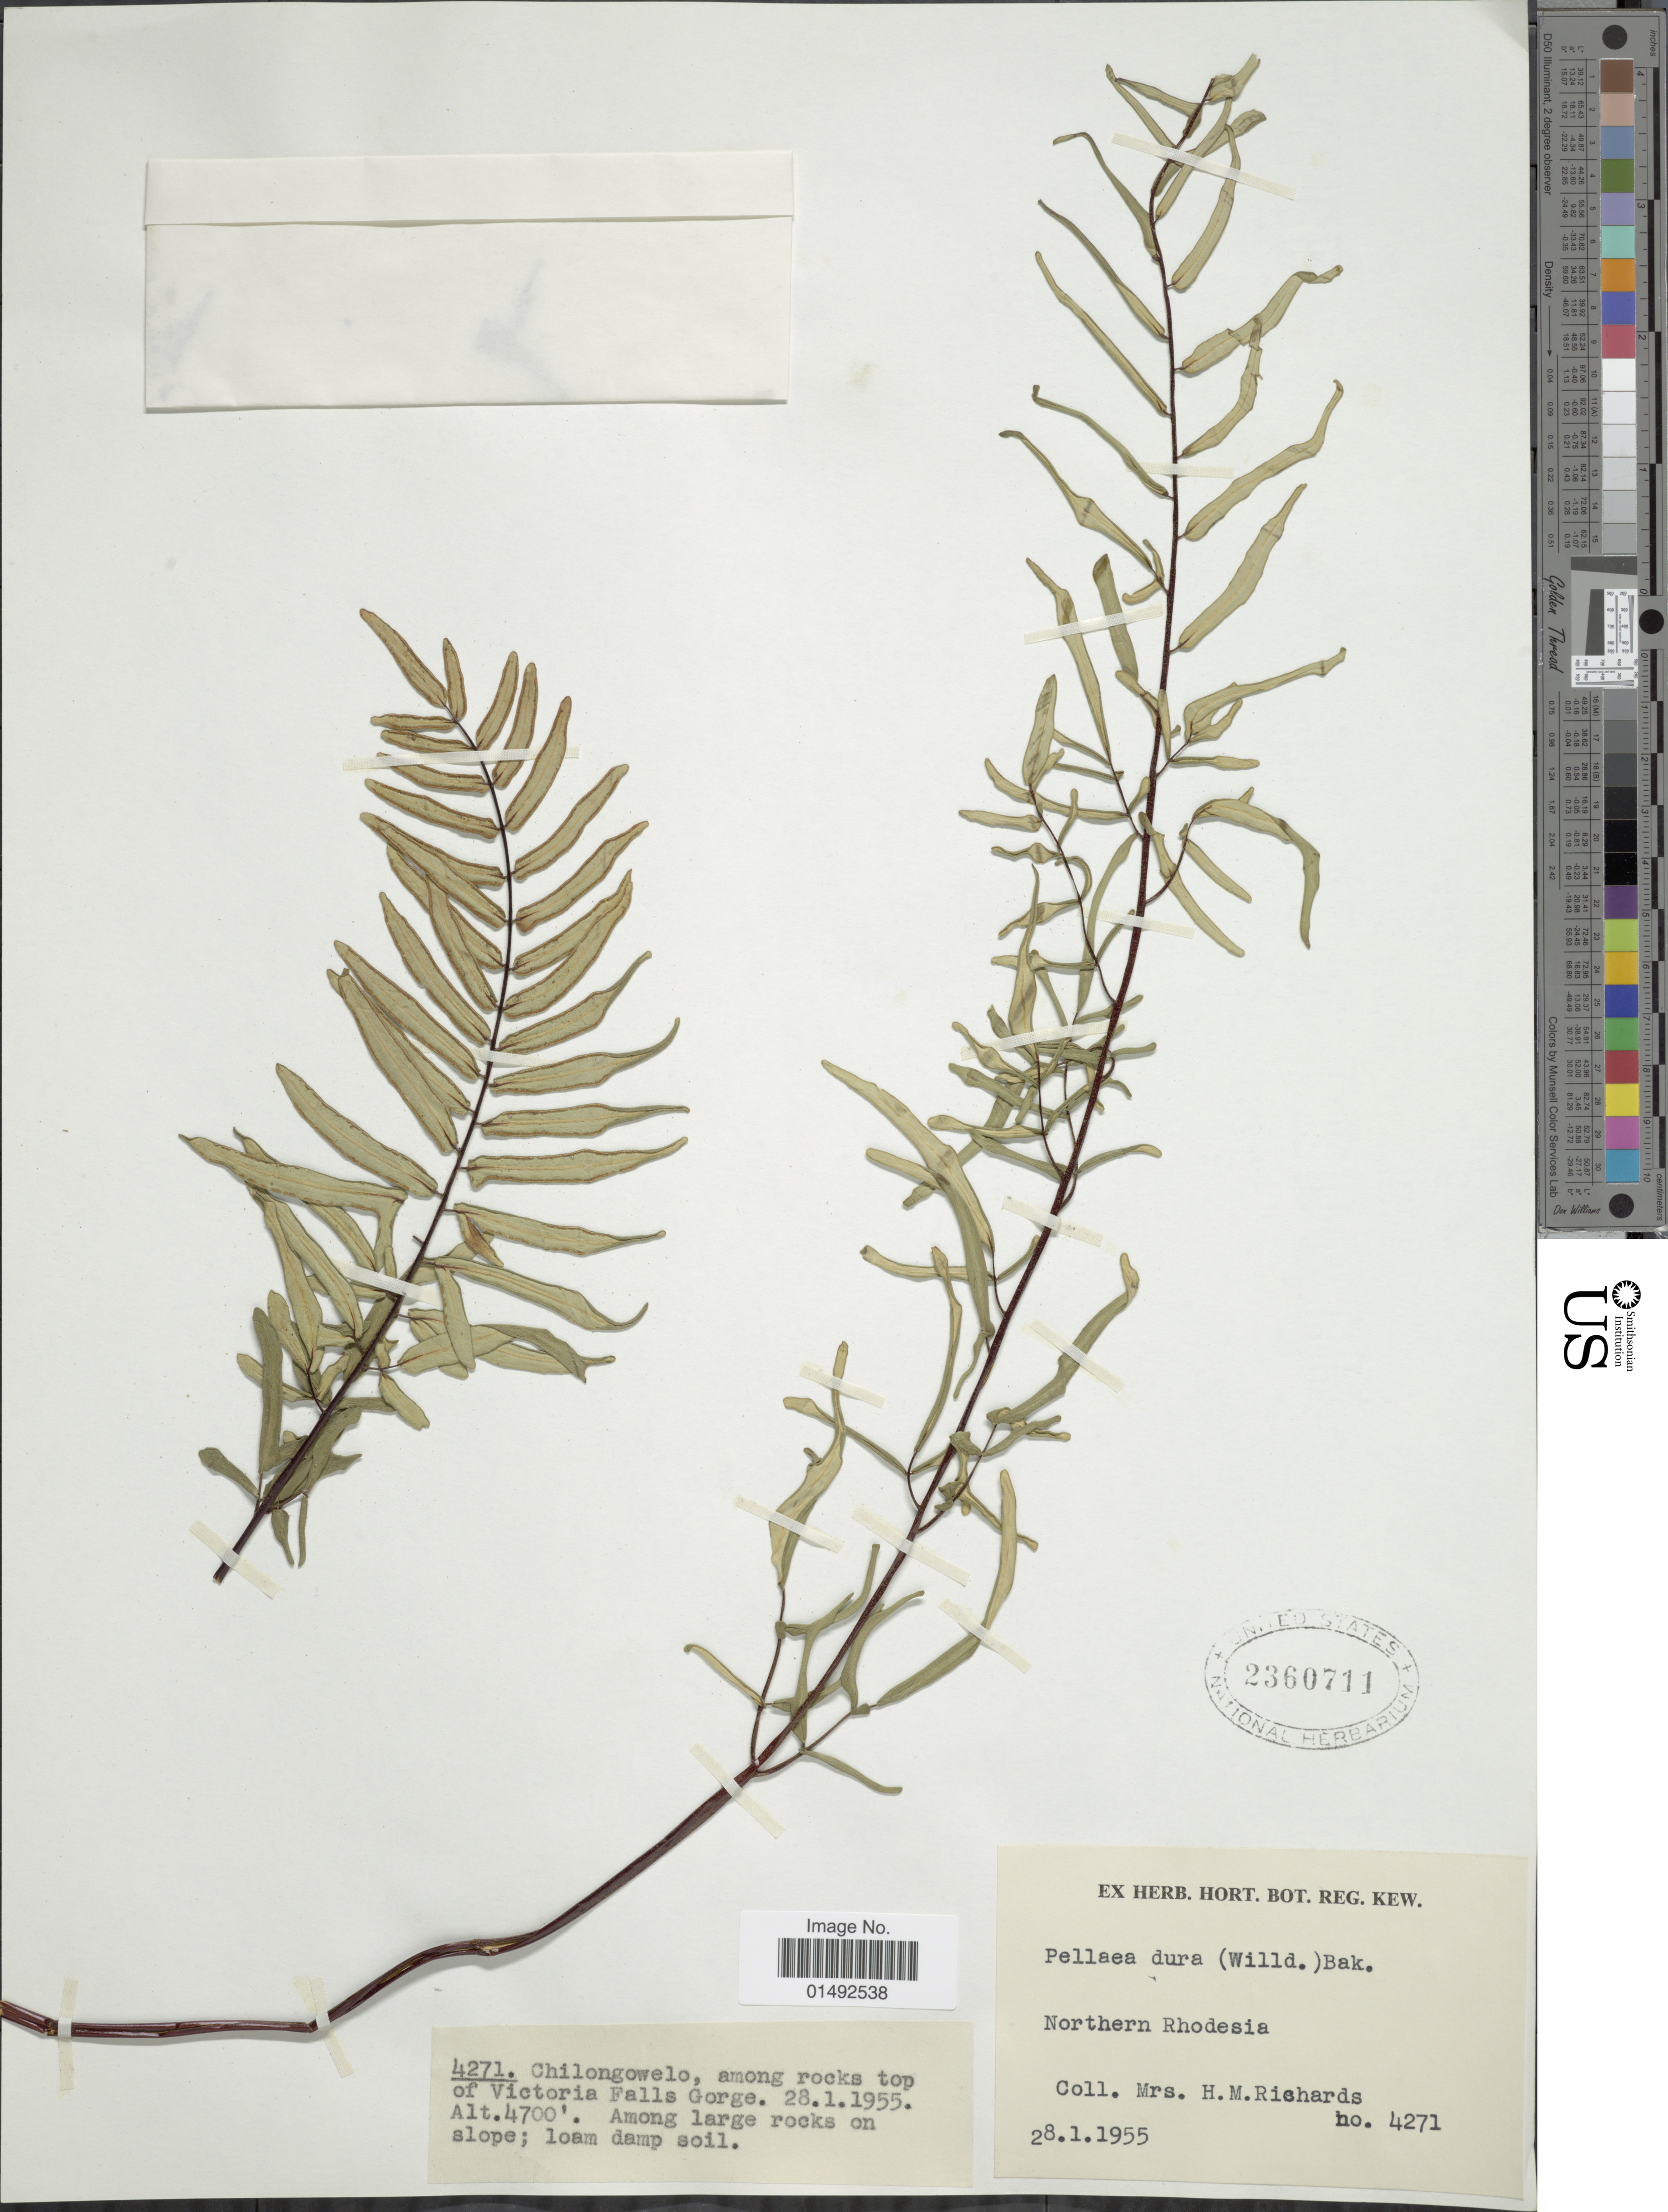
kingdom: Plantae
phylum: Tracheophyta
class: Polypodiopsida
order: Polypodiales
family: Pteridaceae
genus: Pellaea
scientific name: Pellaea dura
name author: (Willd.) Baker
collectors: H. Richards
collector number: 4271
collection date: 1955-01-28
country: Zambia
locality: Northern Rhodesia, Chilongowelo, among rocks top of Victoria Falls Gorge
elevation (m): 1433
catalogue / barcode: US 2360711